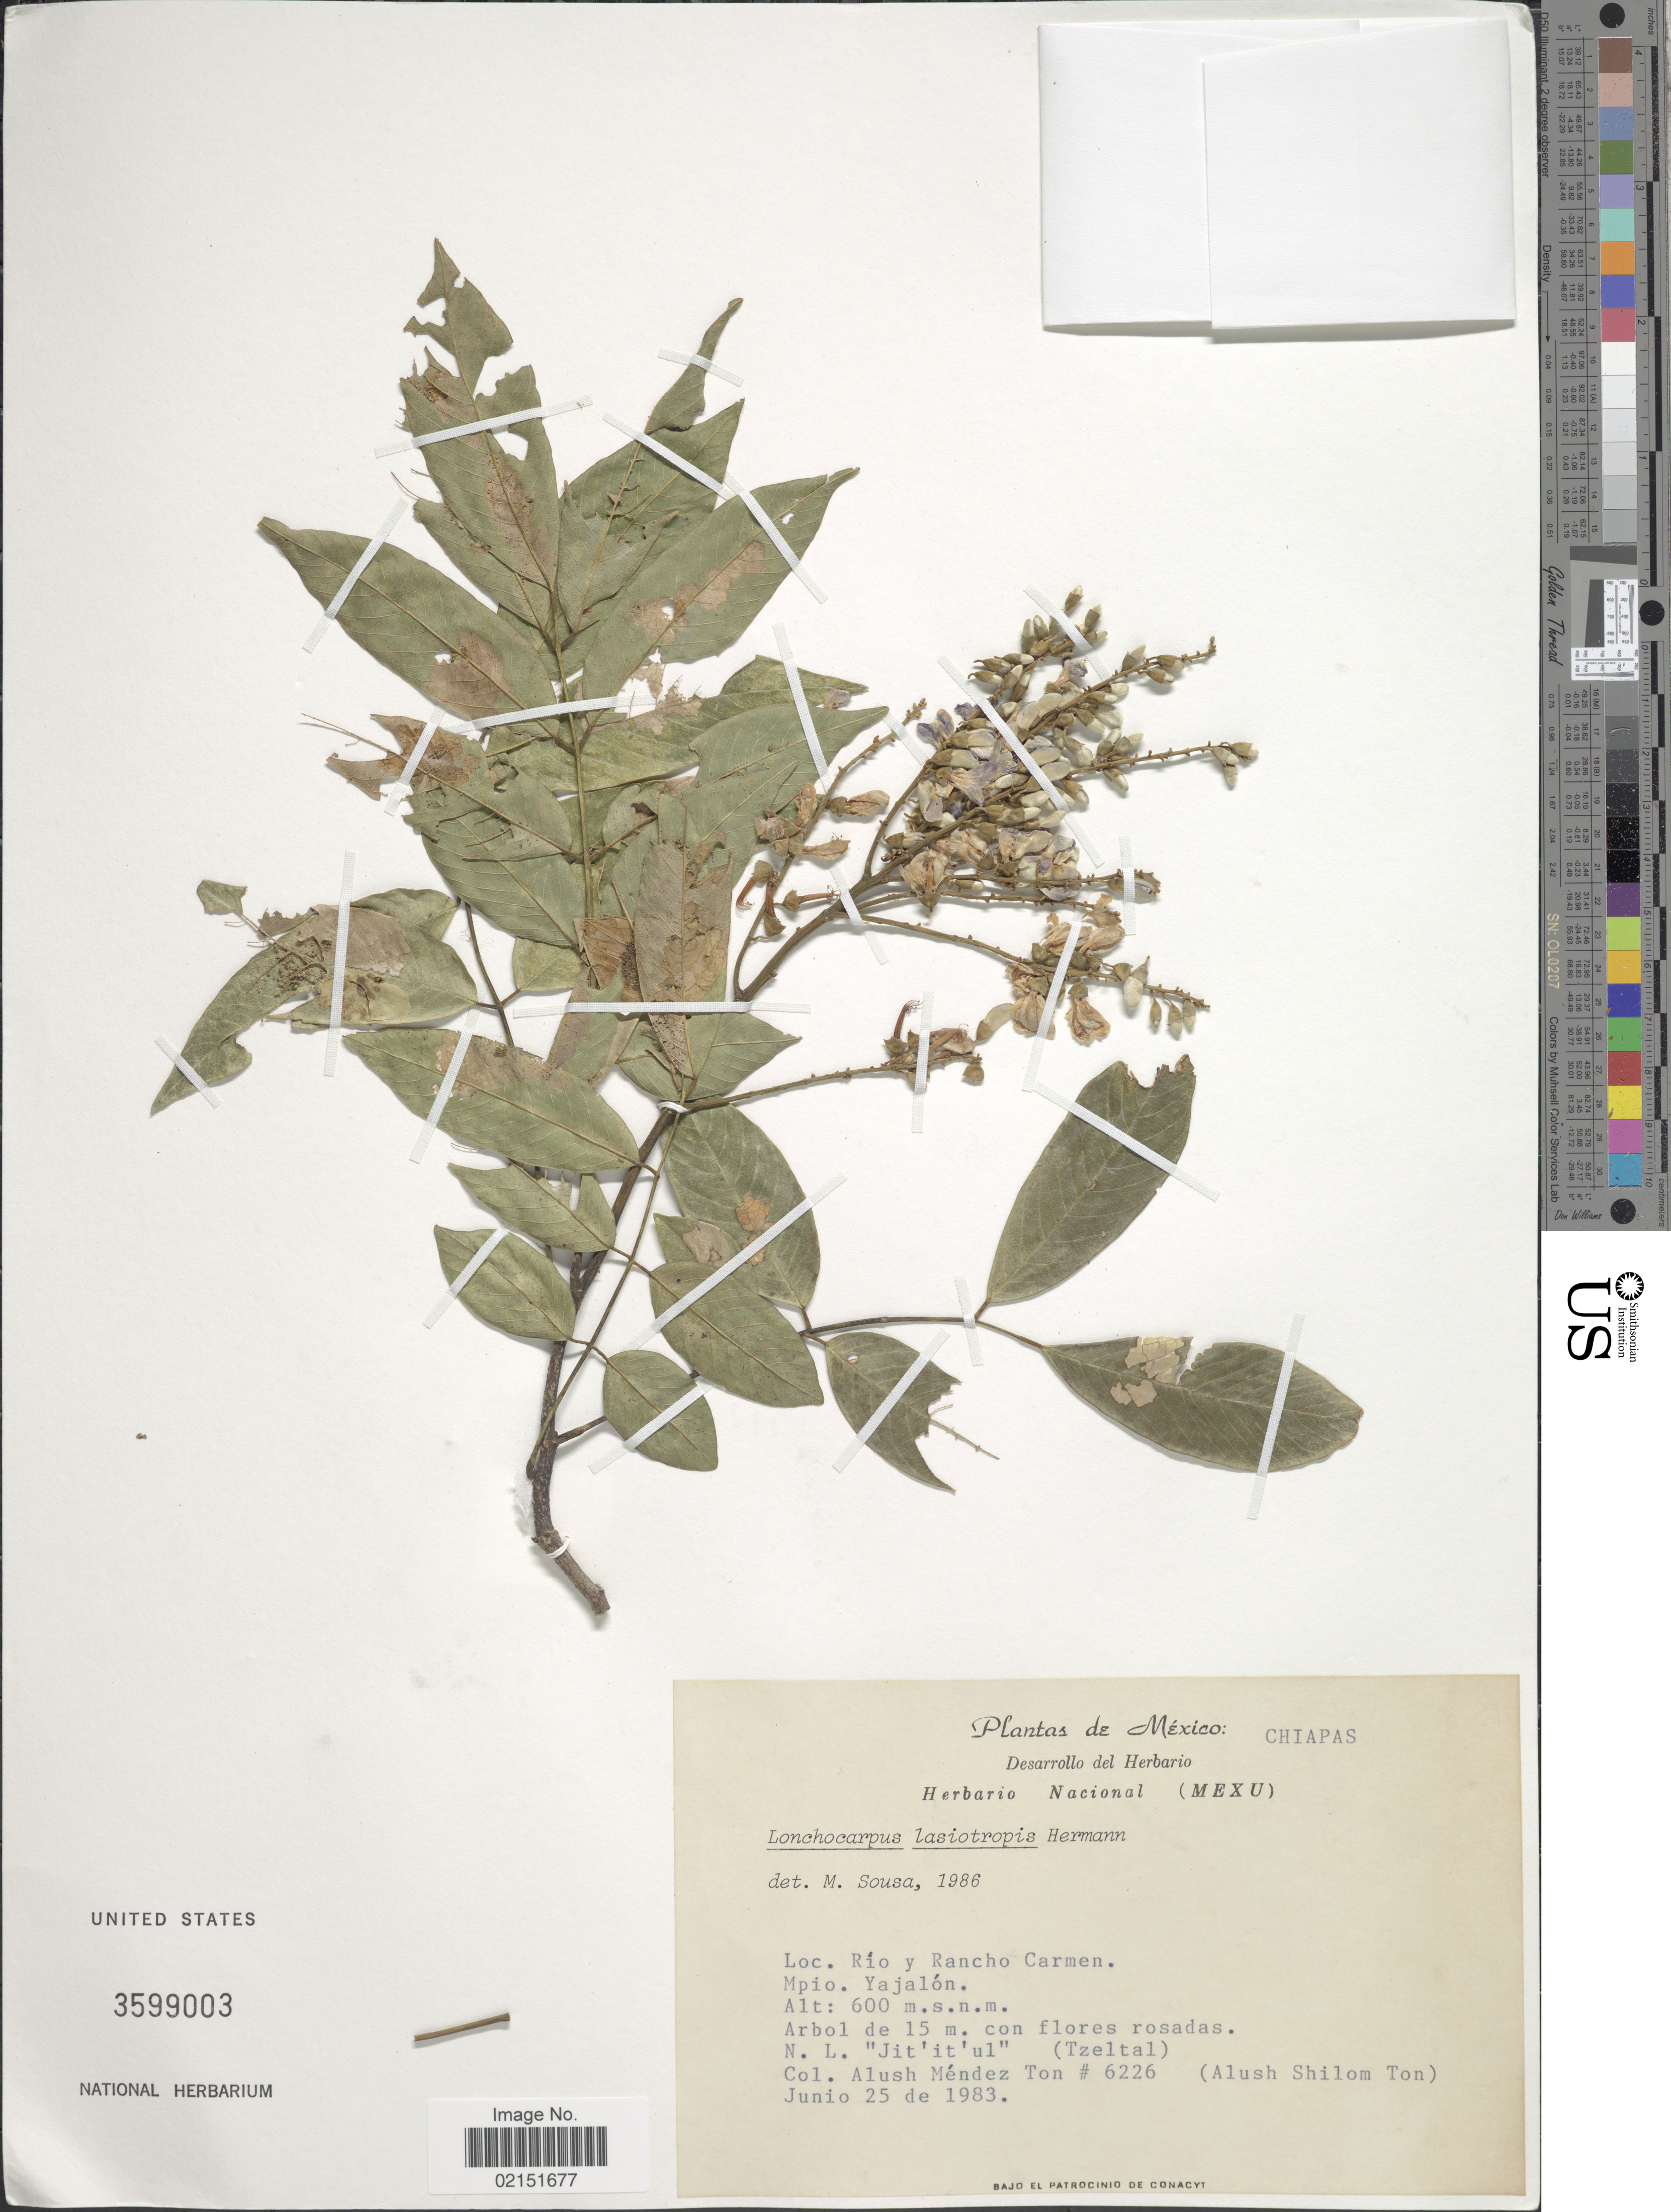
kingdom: Plantae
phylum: Tracheophyta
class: Magnoliopsida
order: Fabales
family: Fabaceae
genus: Lonchocarpus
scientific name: Lonchocarpus lasiotropis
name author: F.J. Herm.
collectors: A. Méndez Ton & A. M. Ton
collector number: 6226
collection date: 1983-06-25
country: Mexico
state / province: Chiapas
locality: Rio y Rancho Carmen, Mpio. Yajalon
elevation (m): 600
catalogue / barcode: US 3599003